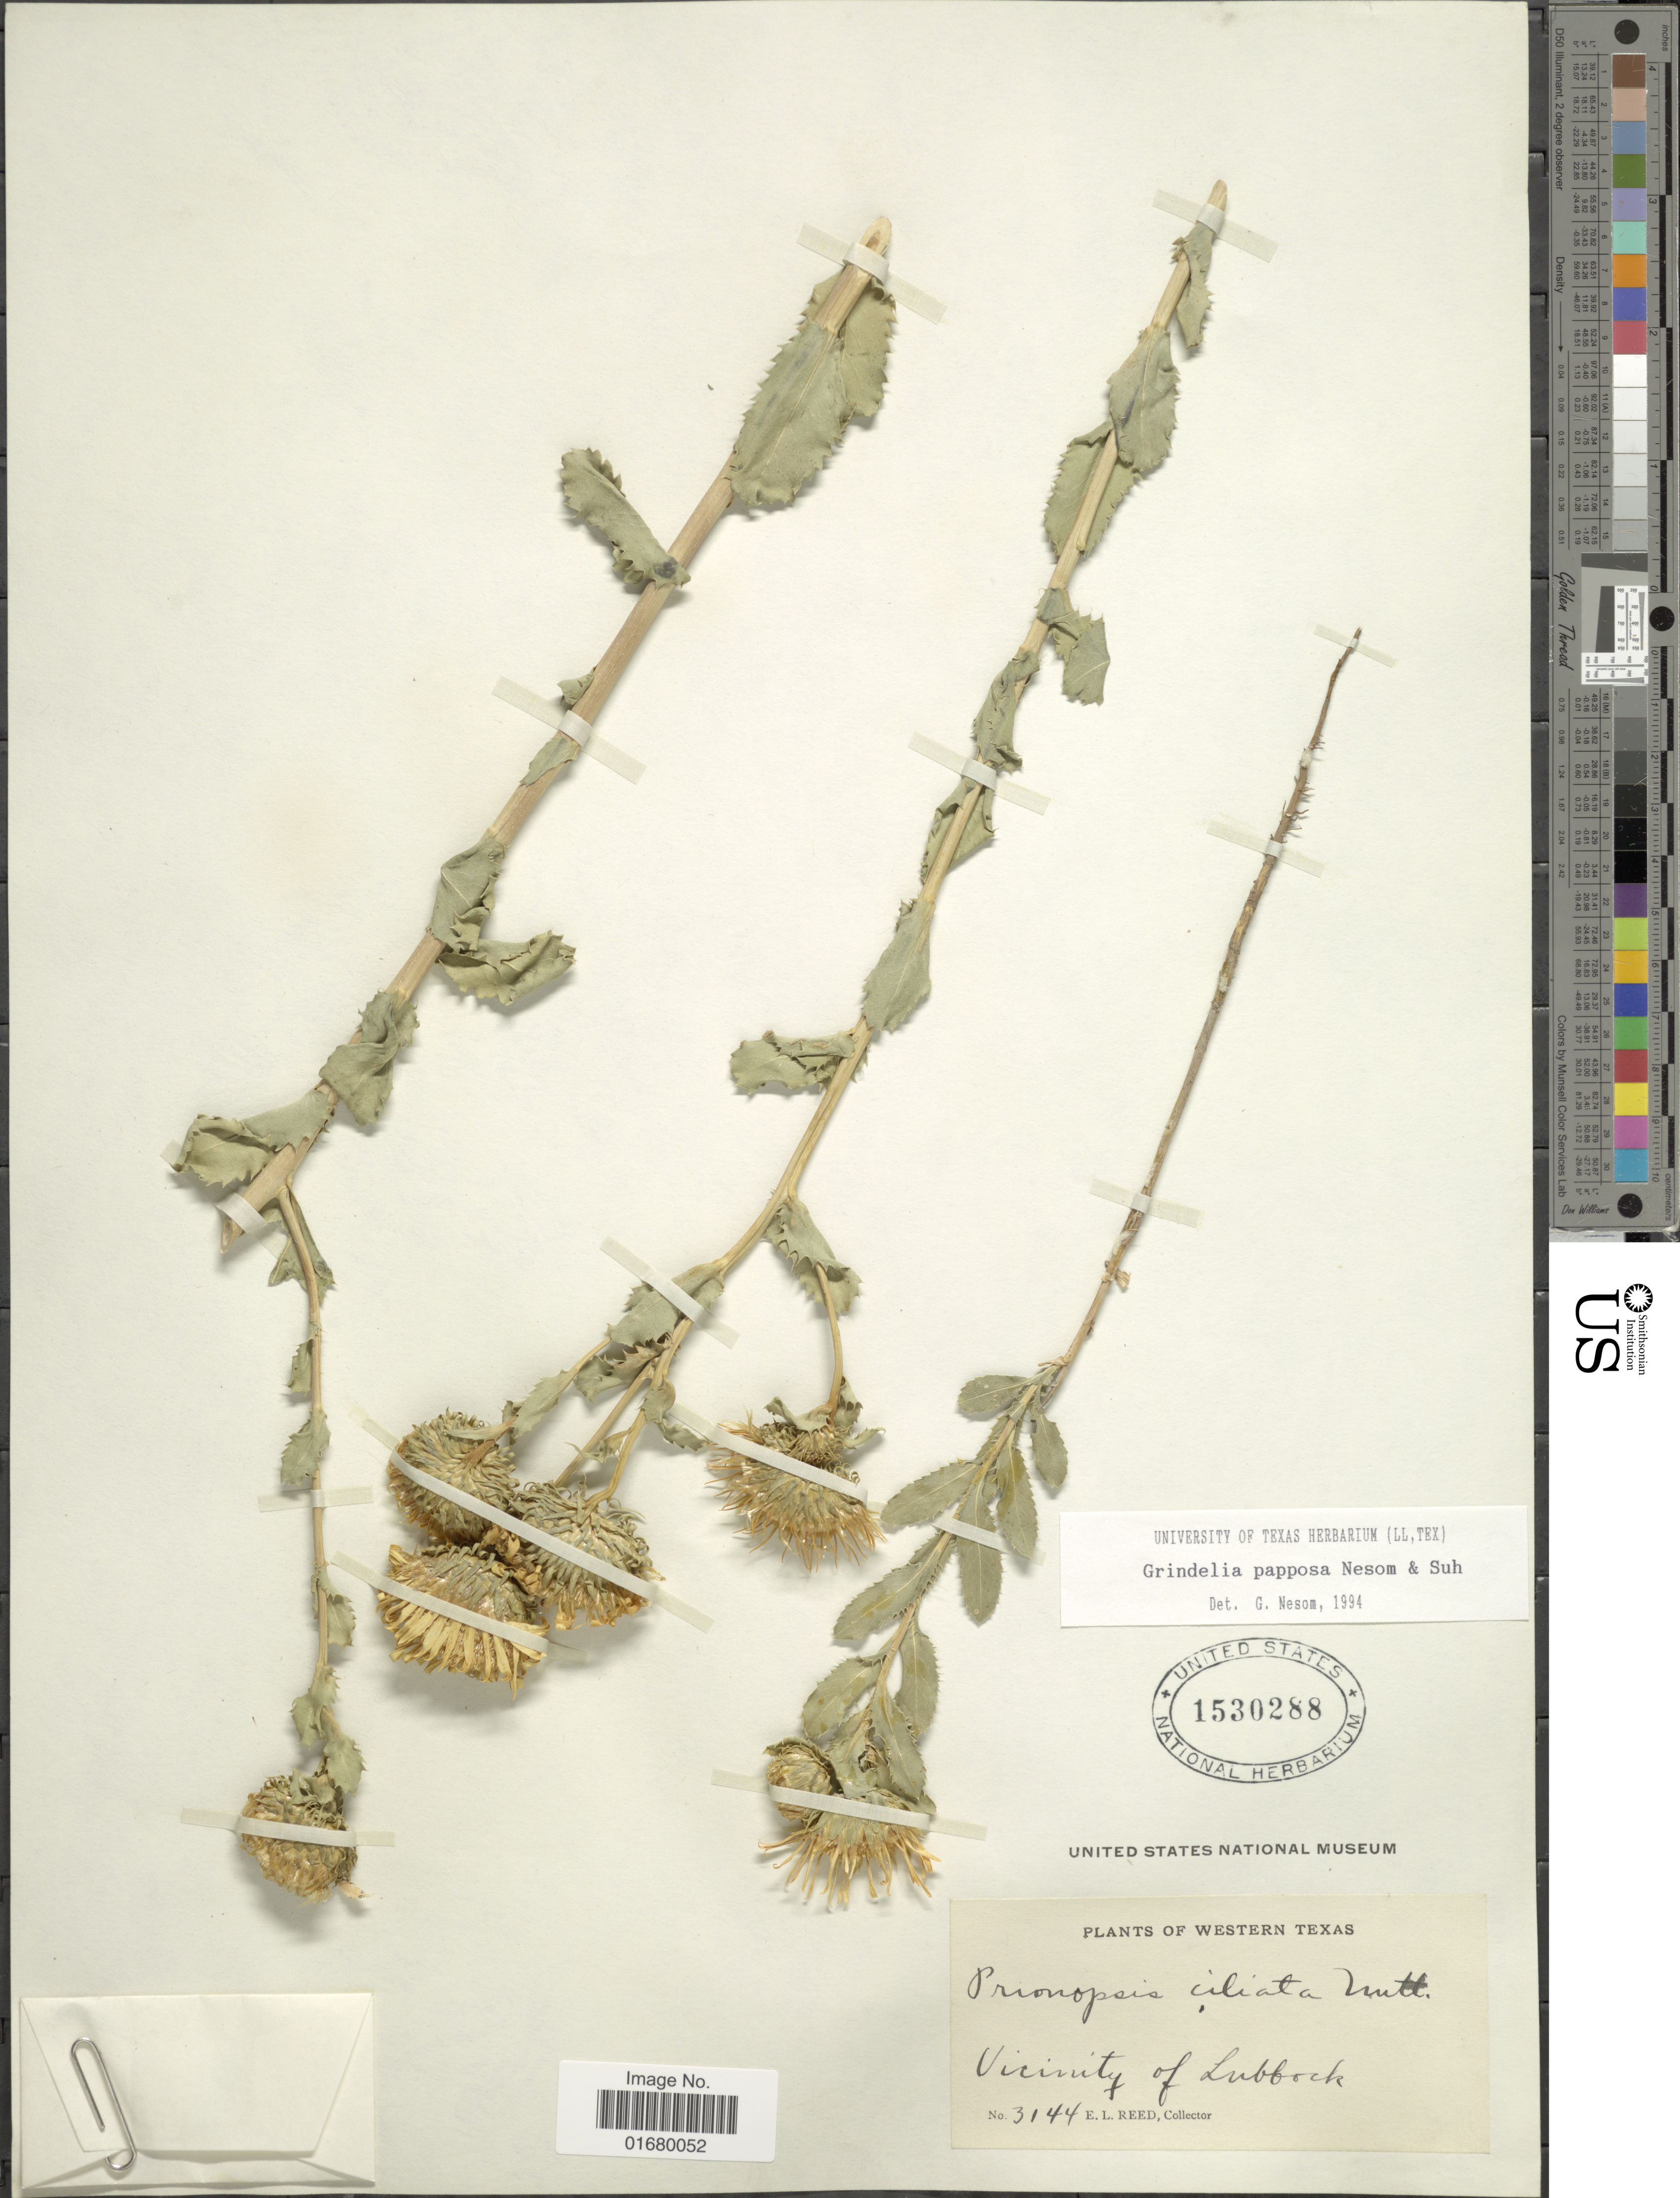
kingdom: Plantae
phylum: Tracheophyta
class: Magnoliopsida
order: Asterales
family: Asteraceae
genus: Grindelia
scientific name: Grindelia papposa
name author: G.L. Nesom & Suh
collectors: E. Reed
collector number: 3144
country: United States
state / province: Texas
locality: Western Texas, Vicinity of Lubbock.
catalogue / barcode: US 1530288